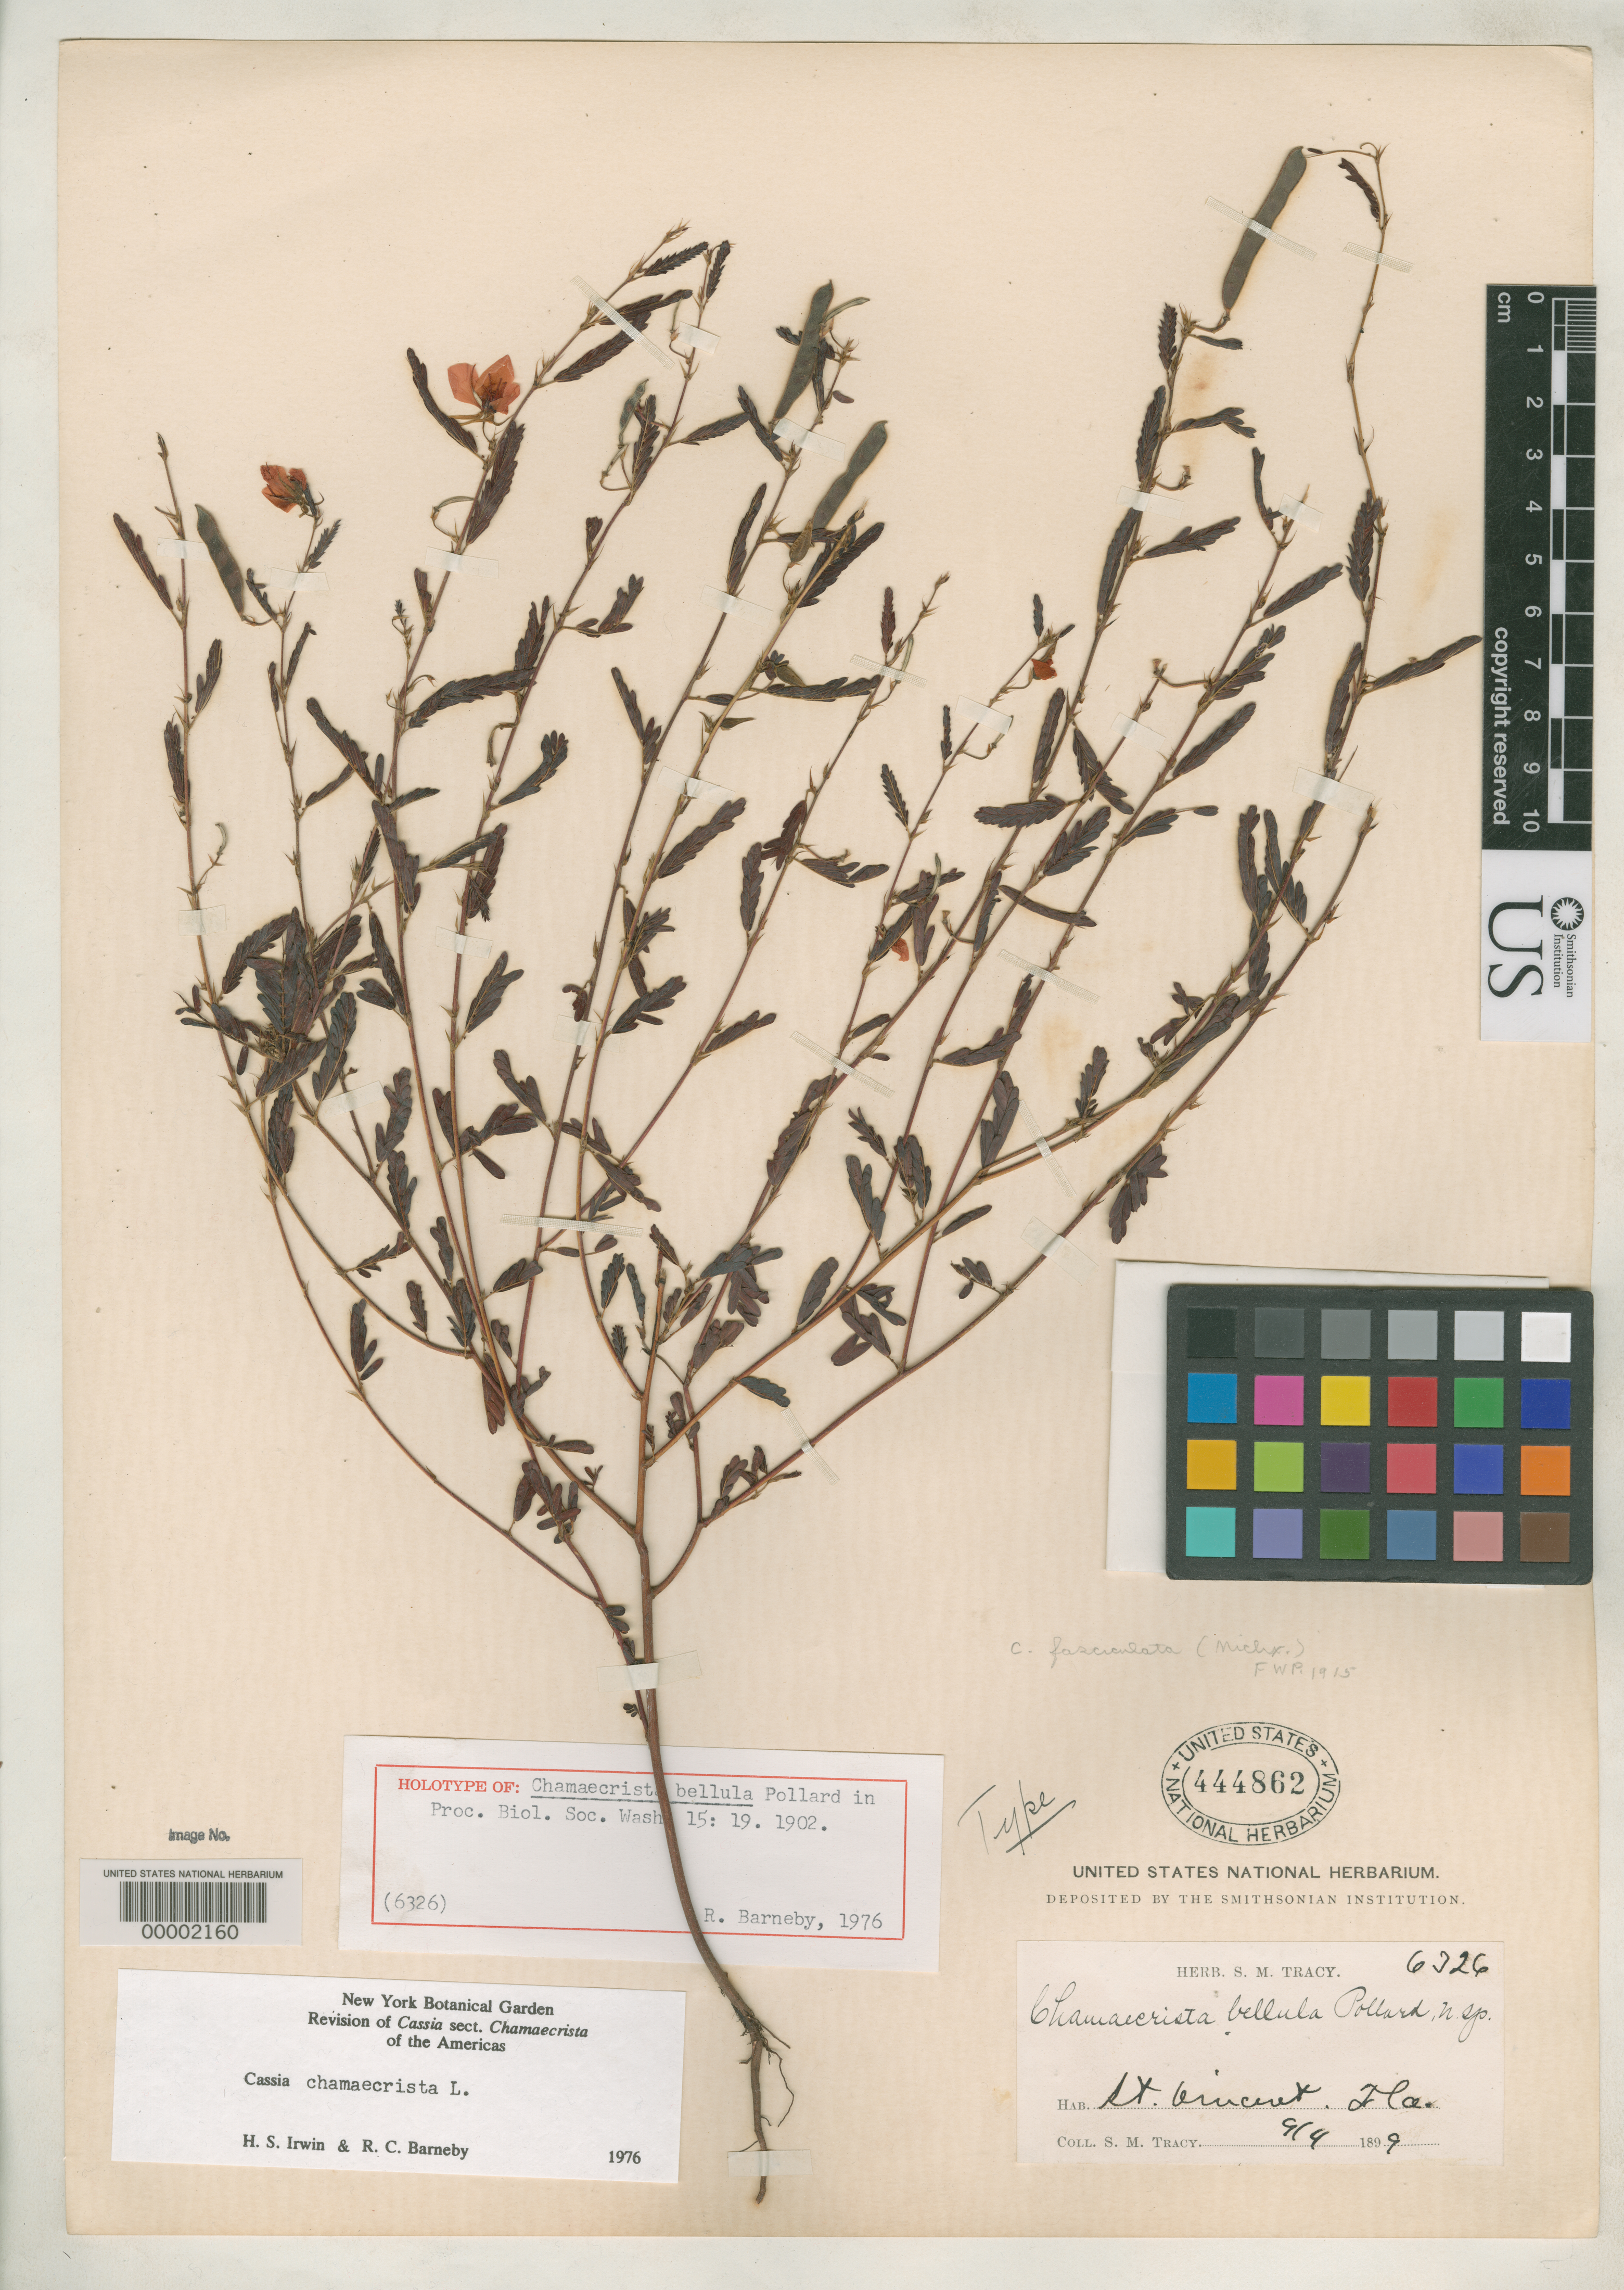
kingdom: Plantae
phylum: Tracheophyta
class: Magnoliopsida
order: Fabales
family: Fabaceae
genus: Chamaecrista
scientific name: Chamaecrista bellula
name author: Pollard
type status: Holotype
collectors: S. M. Tracy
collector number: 6326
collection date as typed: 9/4 1899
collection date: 1899-09-04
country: United States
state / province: Florida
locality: St. Vincent.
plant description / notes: Protologue cites collection date as "September 9, 1899" which appears to be a mis-reading of handwritten label "9/4 1899" (other duplicates are "9-4-99").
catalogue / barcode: US 444862